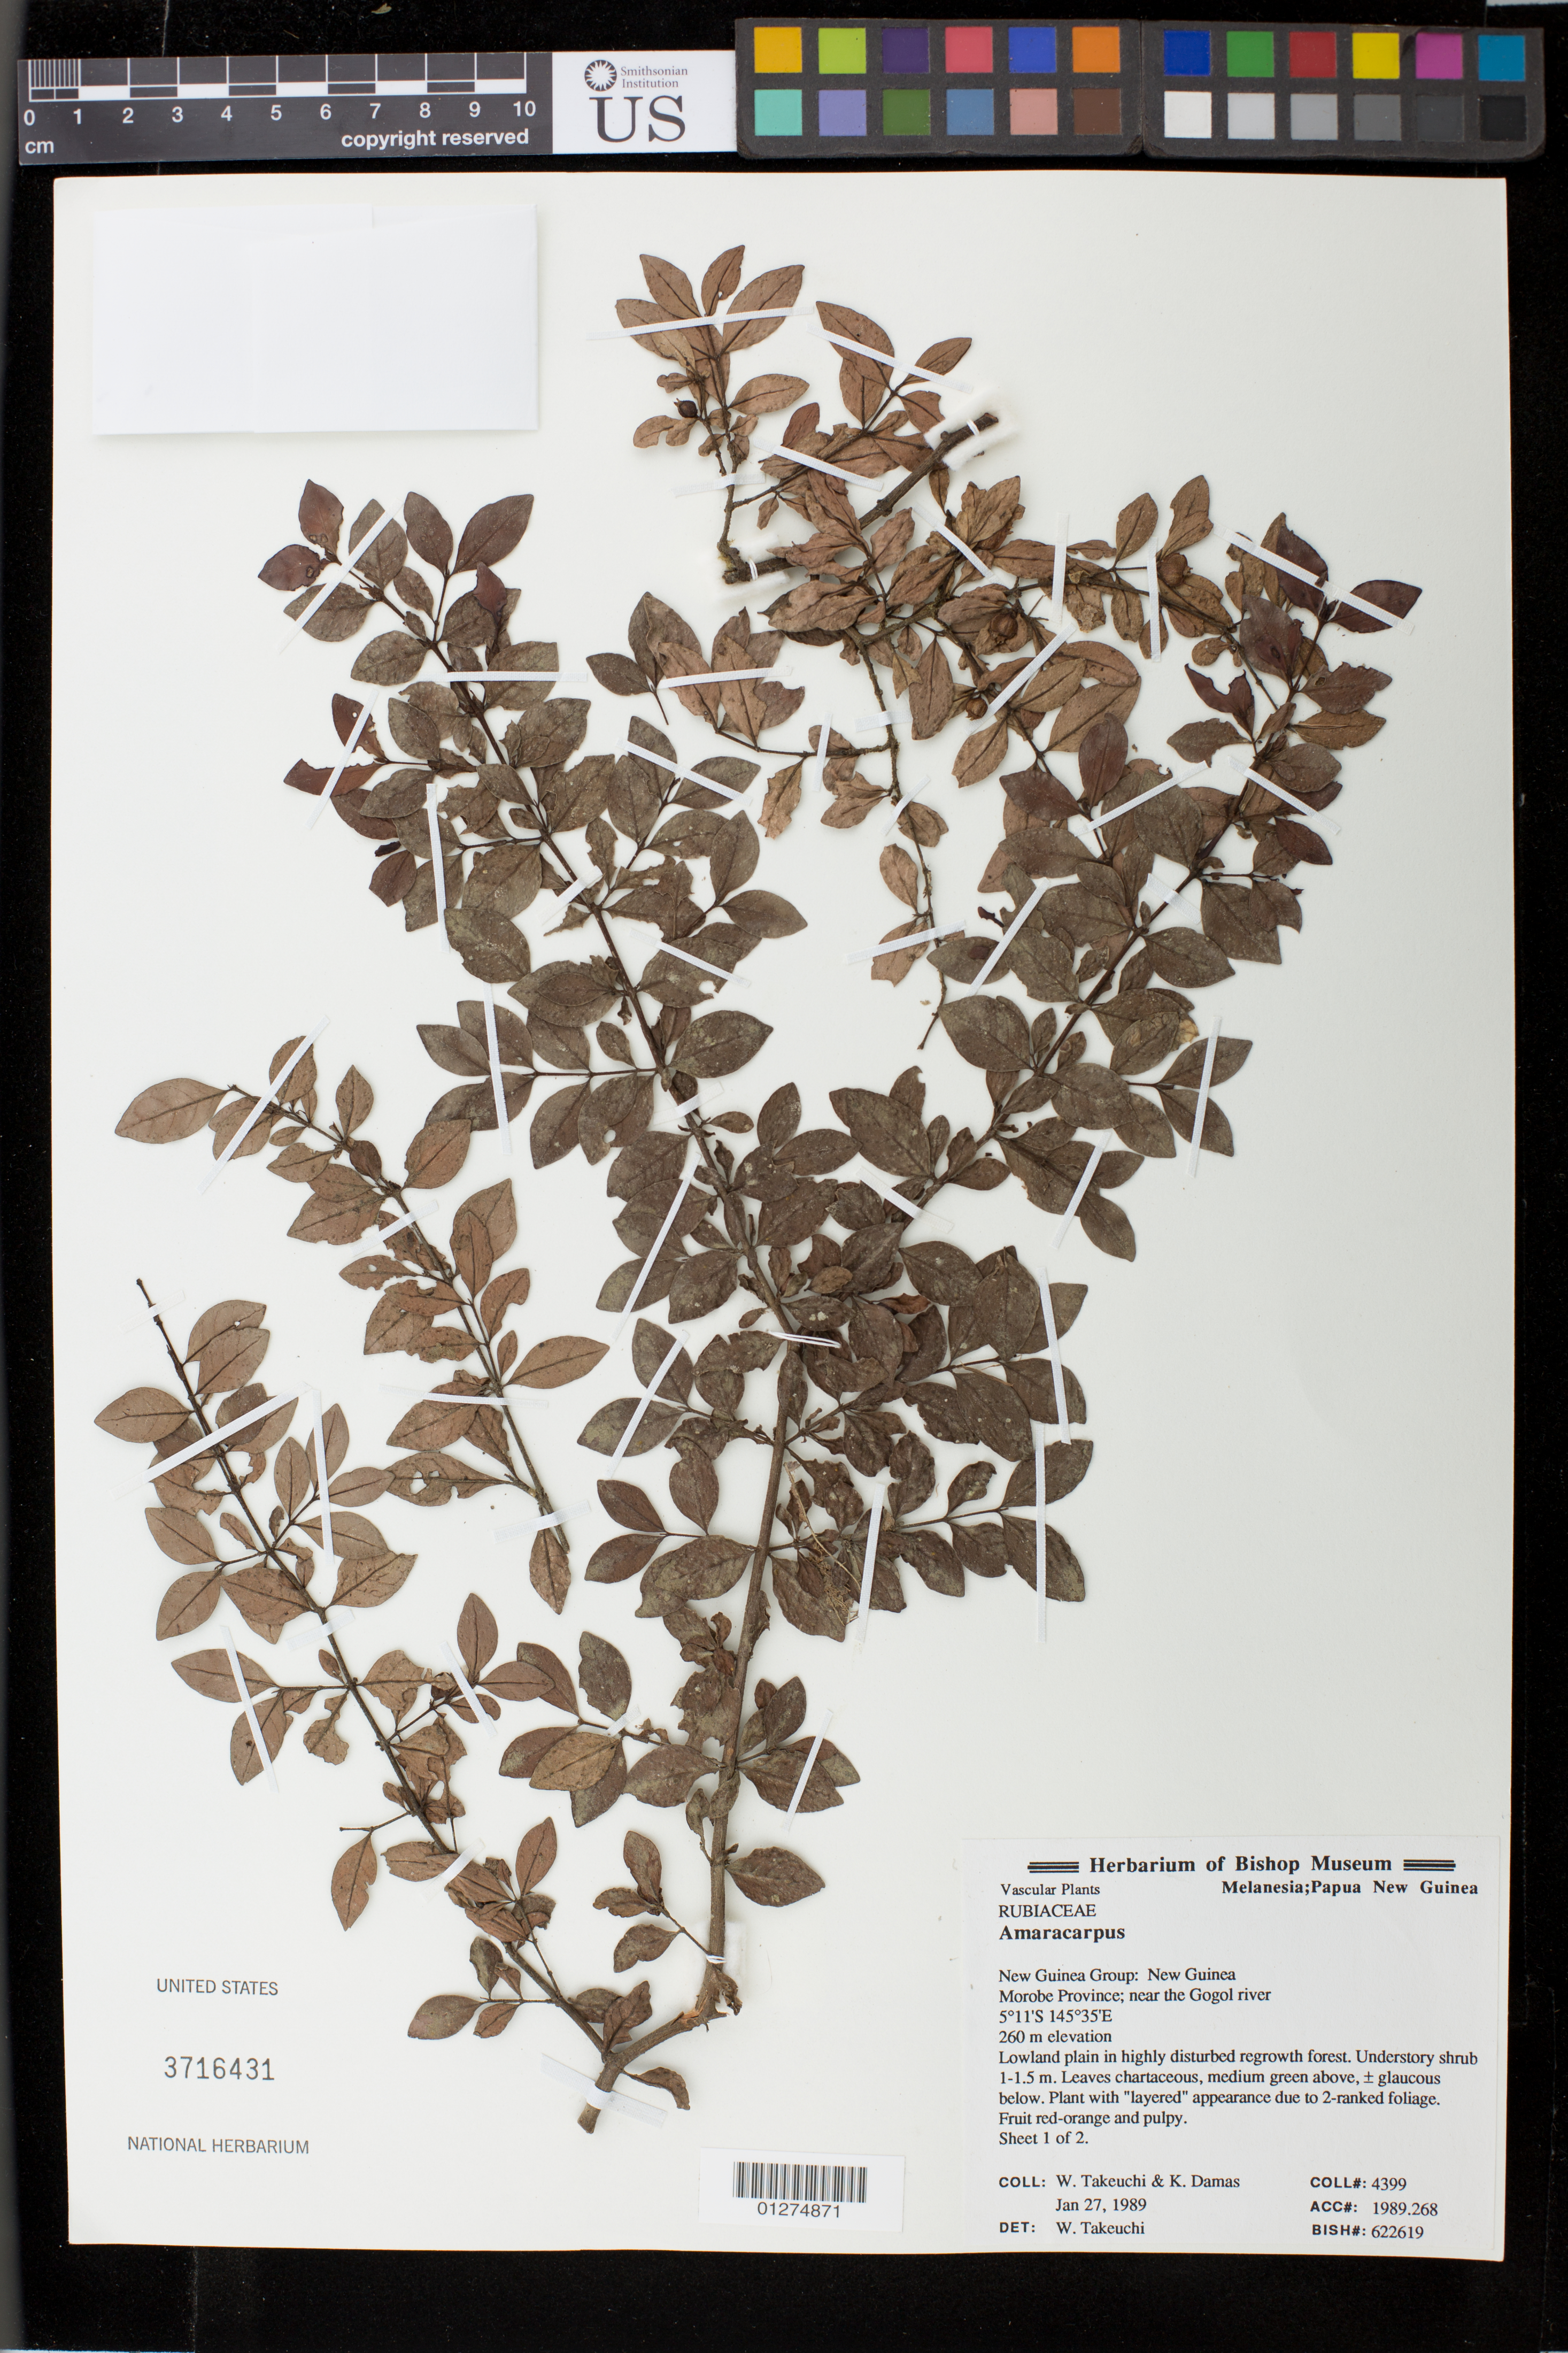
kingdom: Plantae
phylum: Tracheophyta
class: Magnoliopsida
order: Gentianales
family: Rubiaceae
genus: Amaracarpus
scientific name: Amaracarpus sp.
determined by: Takeuchi, W.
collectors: W. N. Takeuchi & K. Damas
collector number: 4399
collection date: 1989-01-27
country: Papua New Guinea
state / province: Morobe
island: New Guinea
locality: Near the Gogol river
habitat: lowland plain in highly disturbed regrowth forest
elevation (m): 260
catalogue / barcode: US 3716431